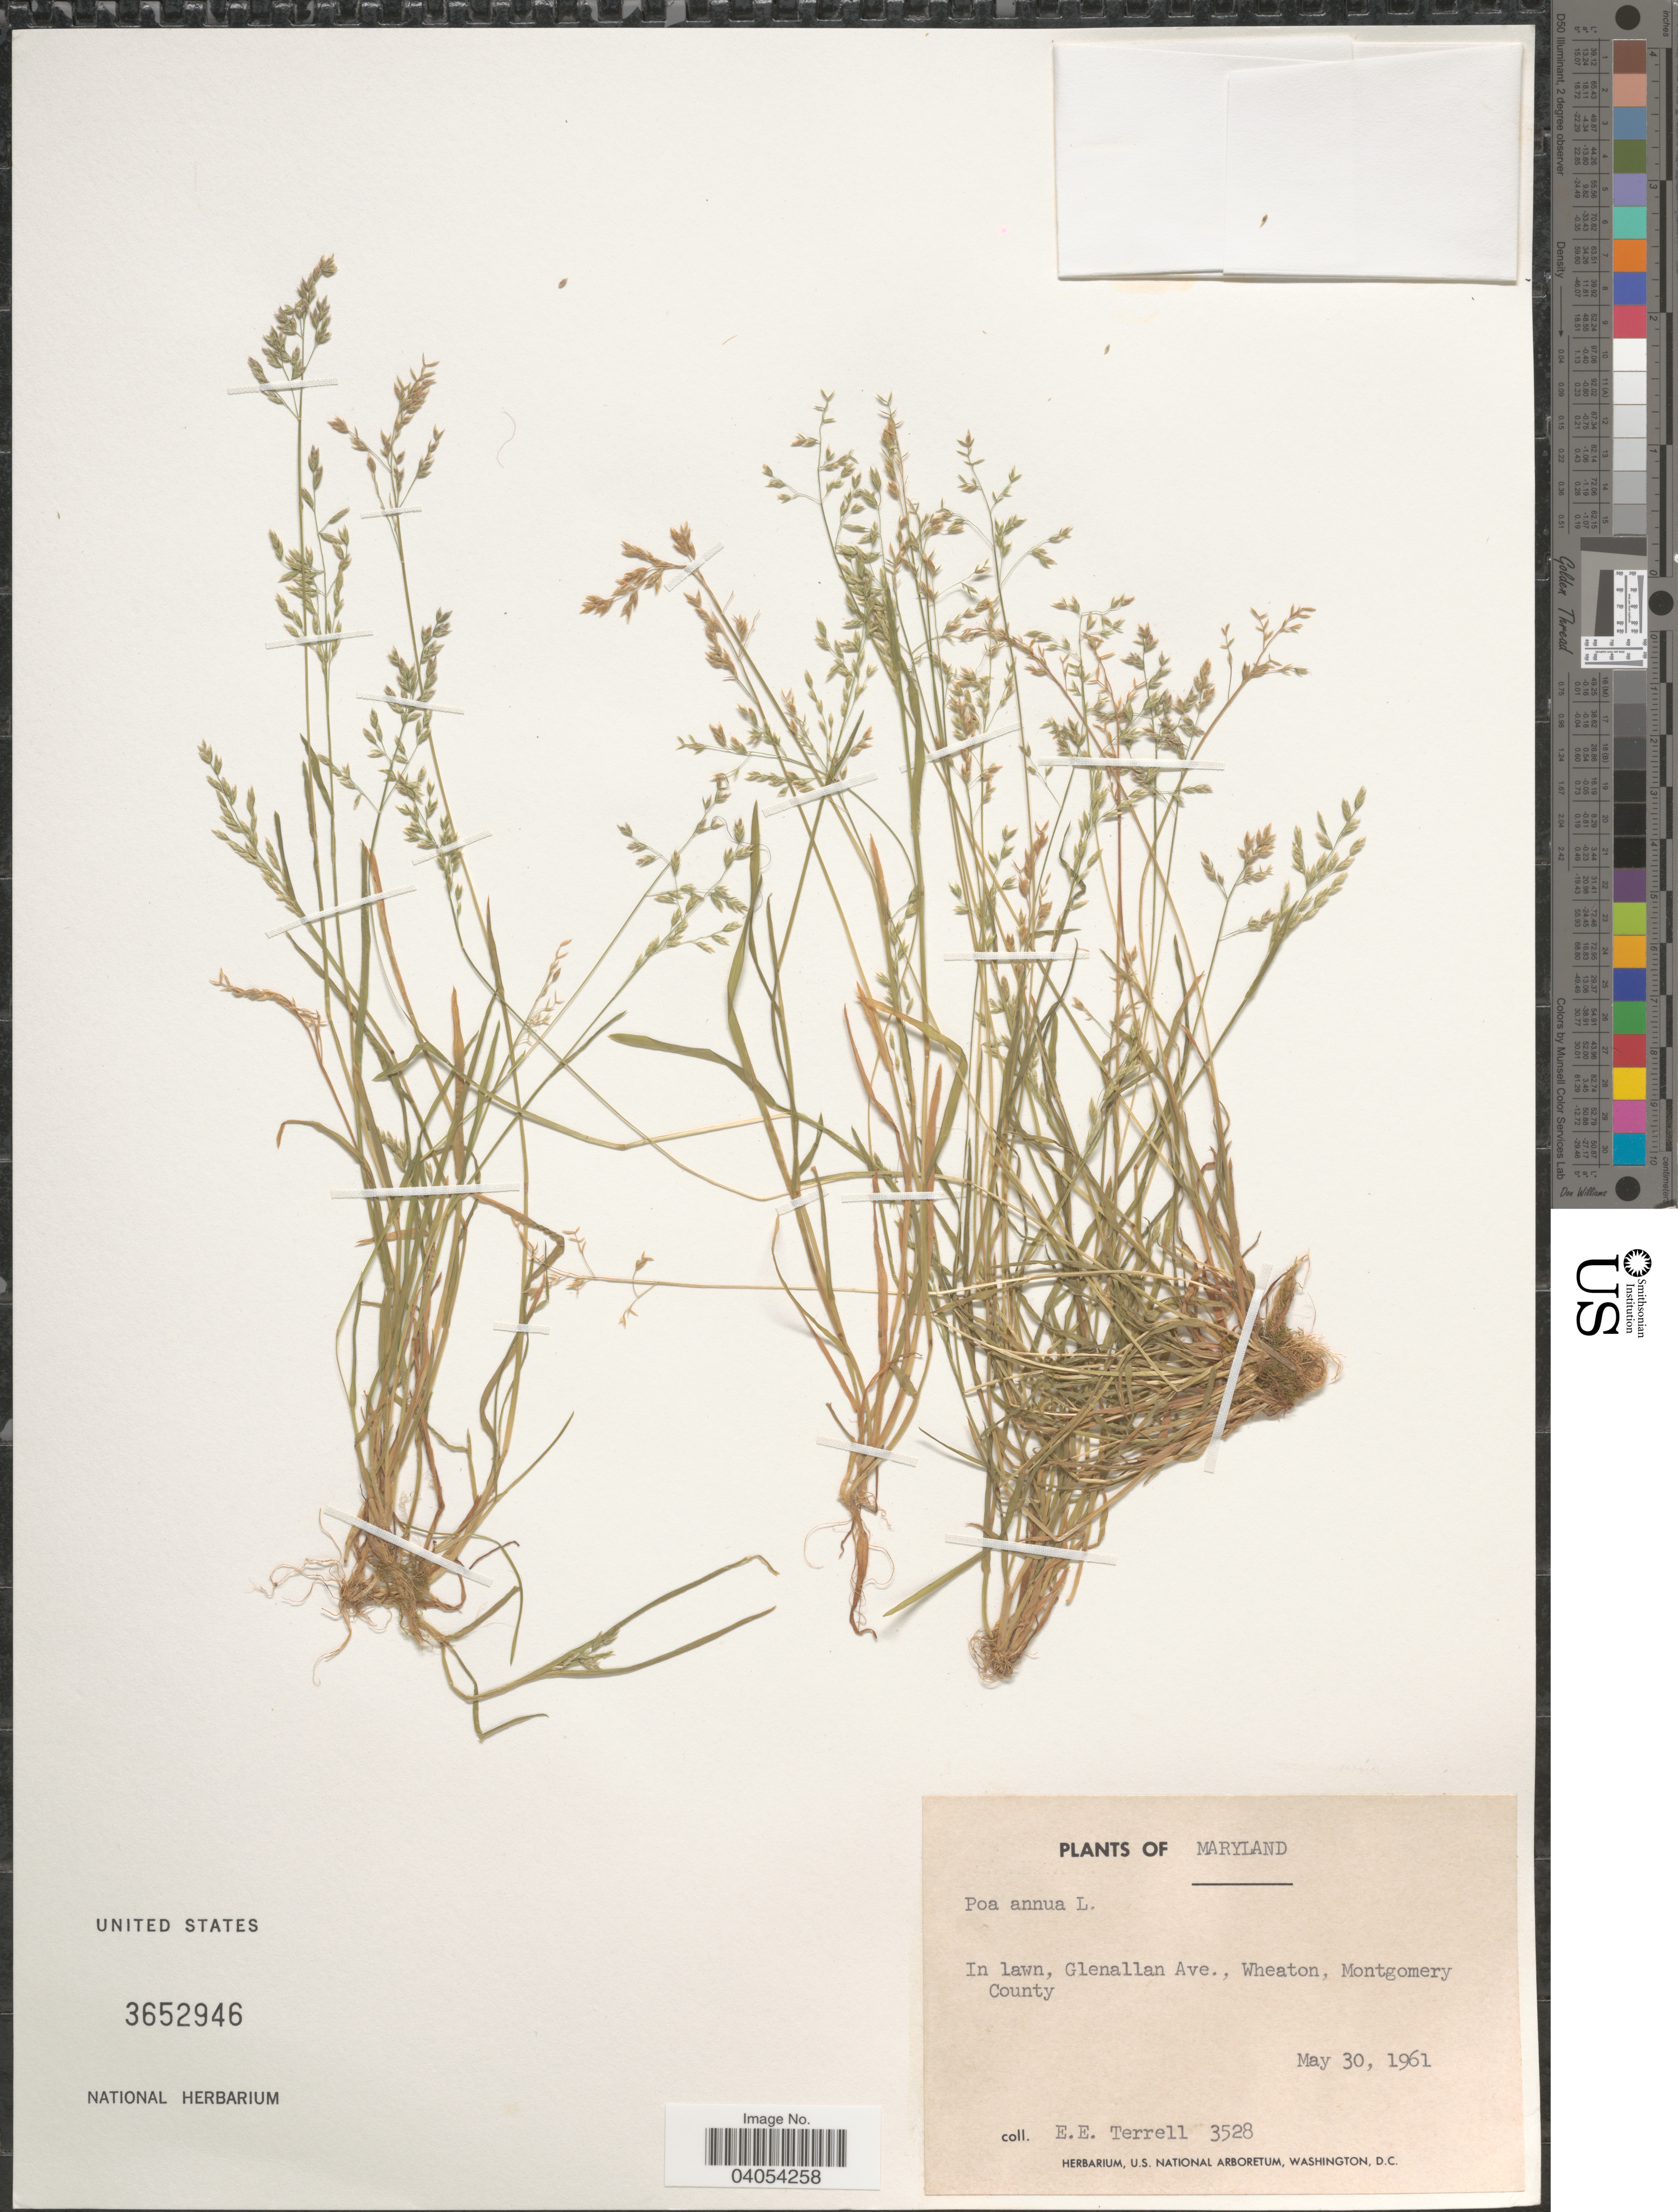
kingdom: Plantae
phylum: Tracheophyta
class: Liliopsida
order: Poales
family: Poaceae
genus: Poa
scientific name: Poa annua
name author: L.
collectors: E. E. Terrell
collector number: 3528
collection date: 1961-05-30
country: United States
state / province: Maryland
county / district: Montgomery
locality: Glenallan Ave., Wheaton, Montgomery County.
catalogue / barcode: US 3652946